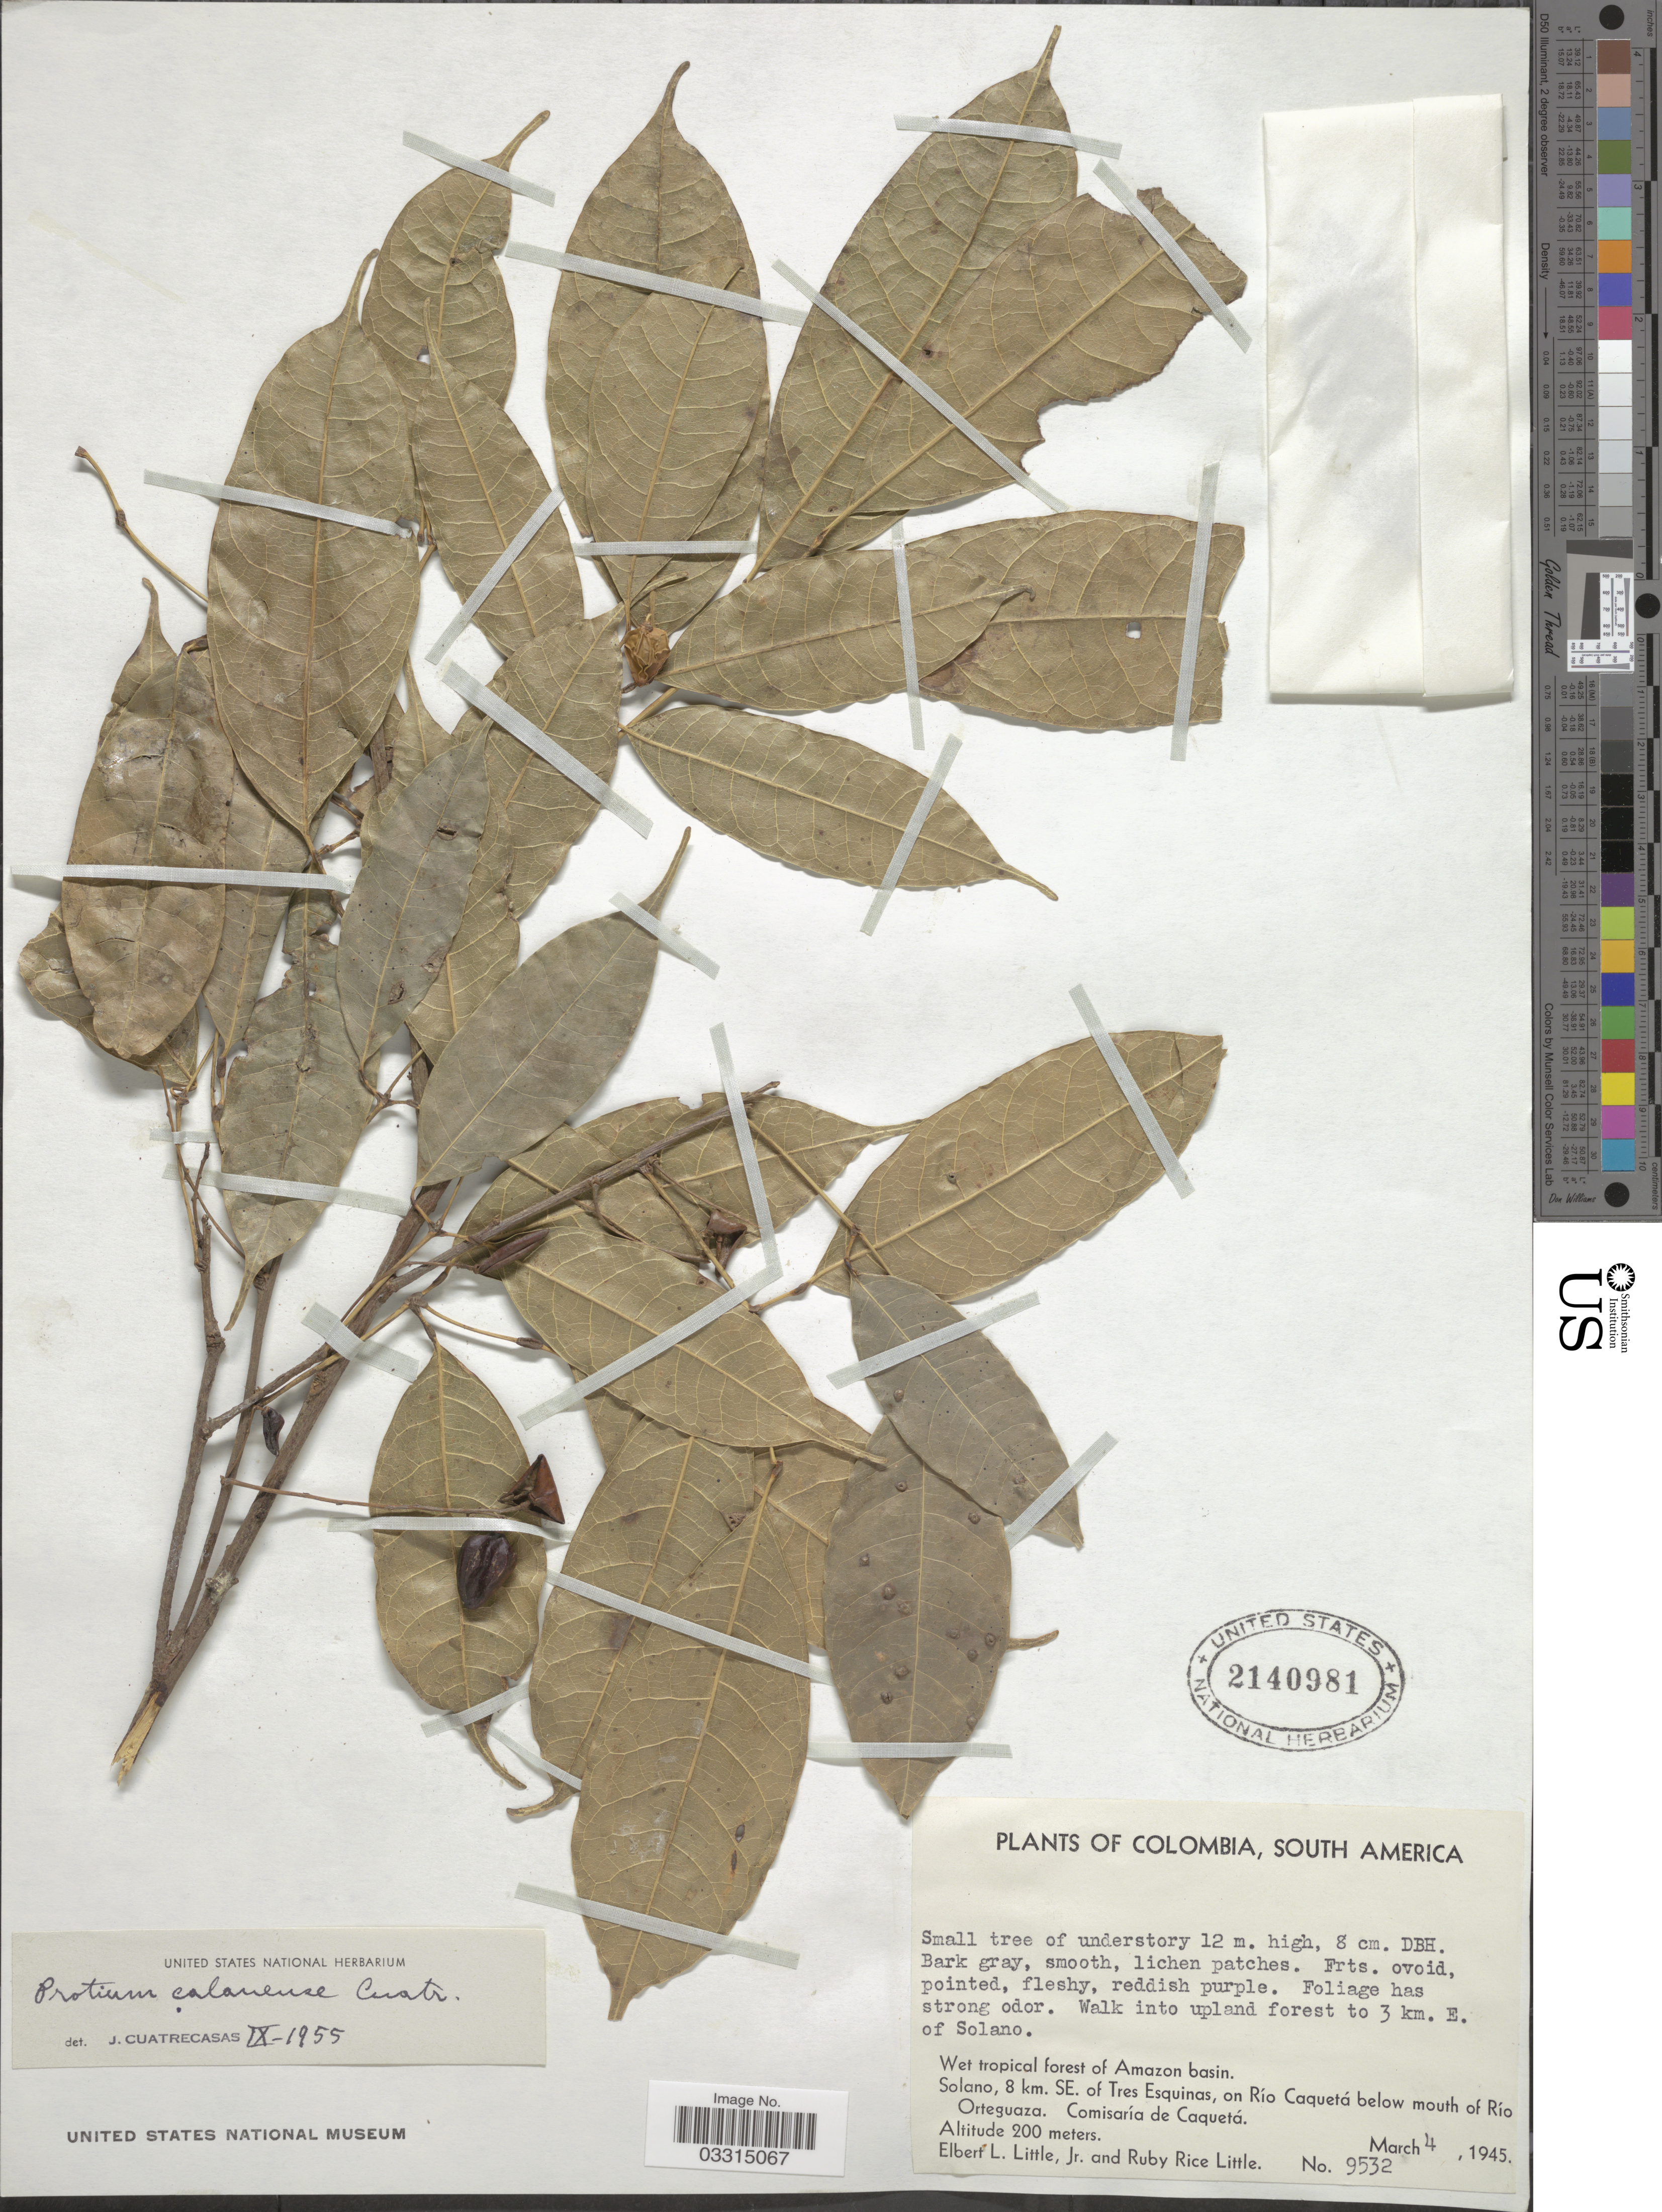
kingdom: Plantae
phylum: Tracheophyta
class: Magnoliopsida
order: Sapindales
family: Burseraceae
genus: Protium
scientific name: Protium calanense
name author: Cuatrec.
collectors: E. L. Little & R. R. Little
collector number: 9532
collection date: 1945-03-04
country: Colombia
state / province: Caquetá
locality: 3 km. E. of Solano. Amazon basin. Solano, 8 km. SE. of Tres Esquinas, on Río Caquetá below mouth of Río Orteguaza. Comisaría de Caquetá.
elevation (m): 200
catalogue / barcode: US 2140981